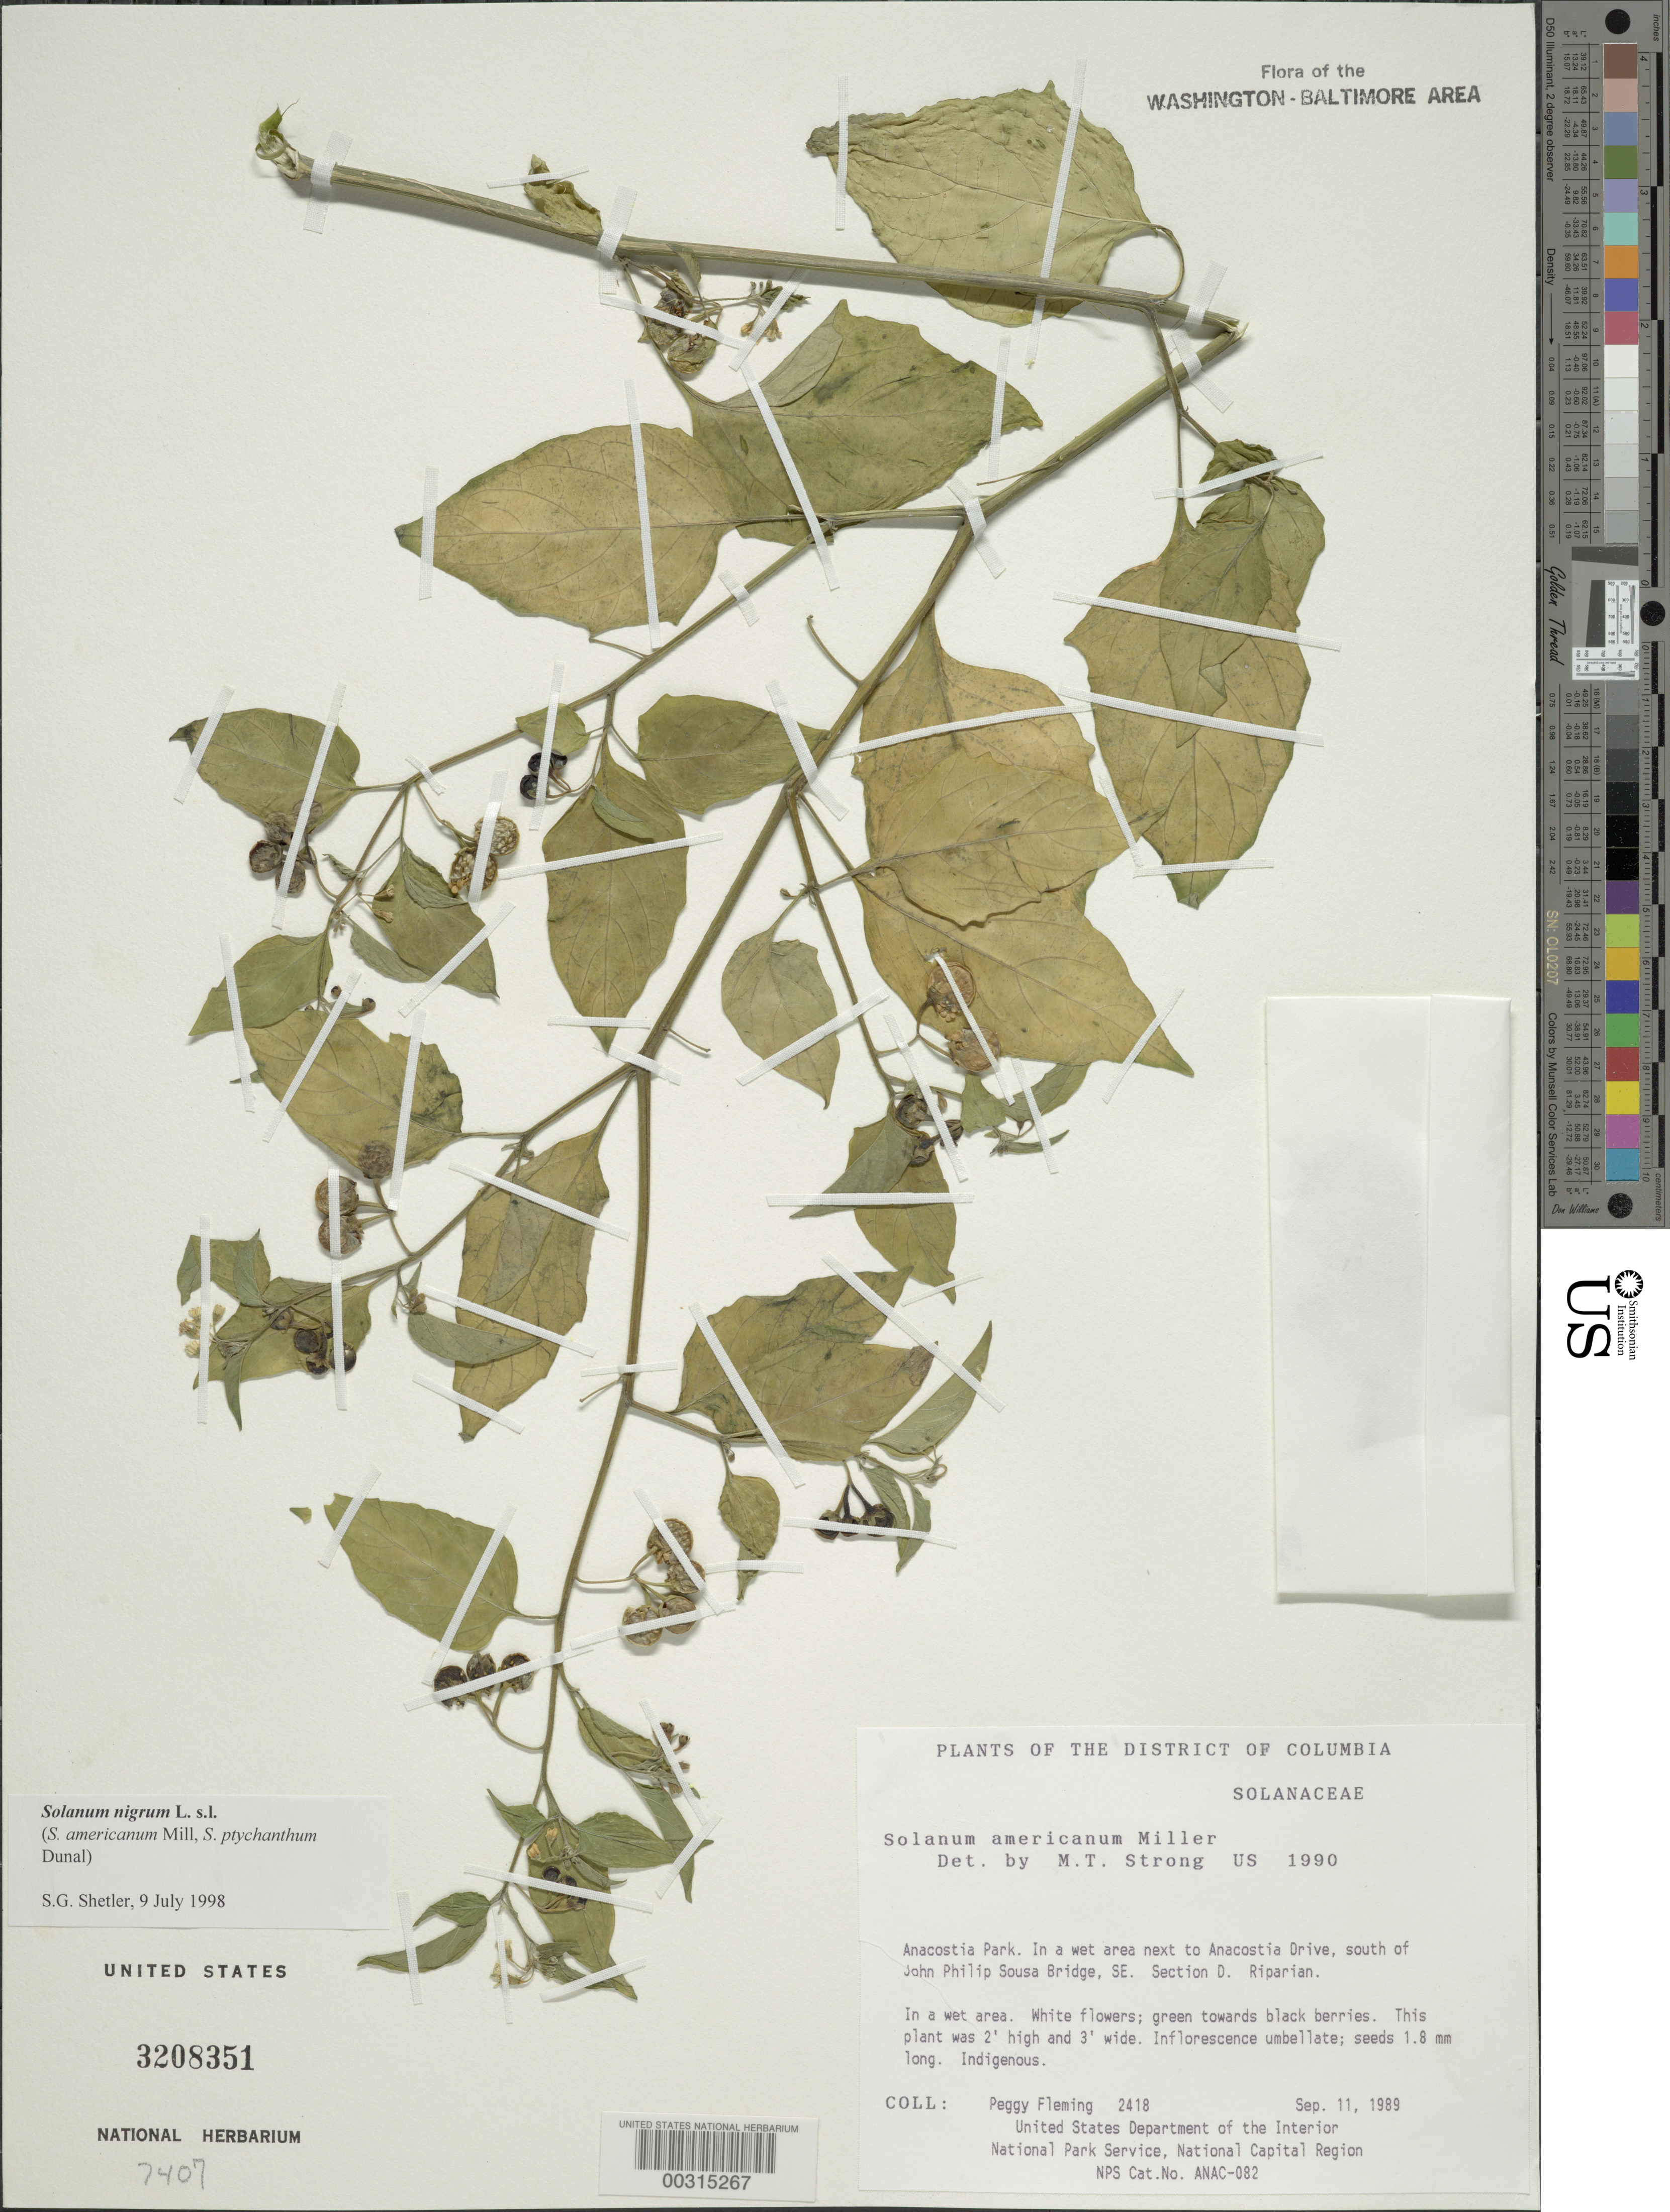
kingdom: Plantae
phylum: Tracheophyta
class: Magnoliopsida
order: Solanales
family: Solanaceae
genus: Solanum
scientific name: Solanum emulans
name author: Raf.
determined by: Knapp, S. D.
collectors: P. Fleming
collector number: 2418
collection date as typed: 11 Sep 1989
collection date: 1989-09-11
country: United States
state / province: District of Columbia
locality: Anacostia Park, next to Anacostia Dr, S of John Philip Sousa Bridge SE Section D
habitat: Wet area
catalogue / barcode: US 3208351